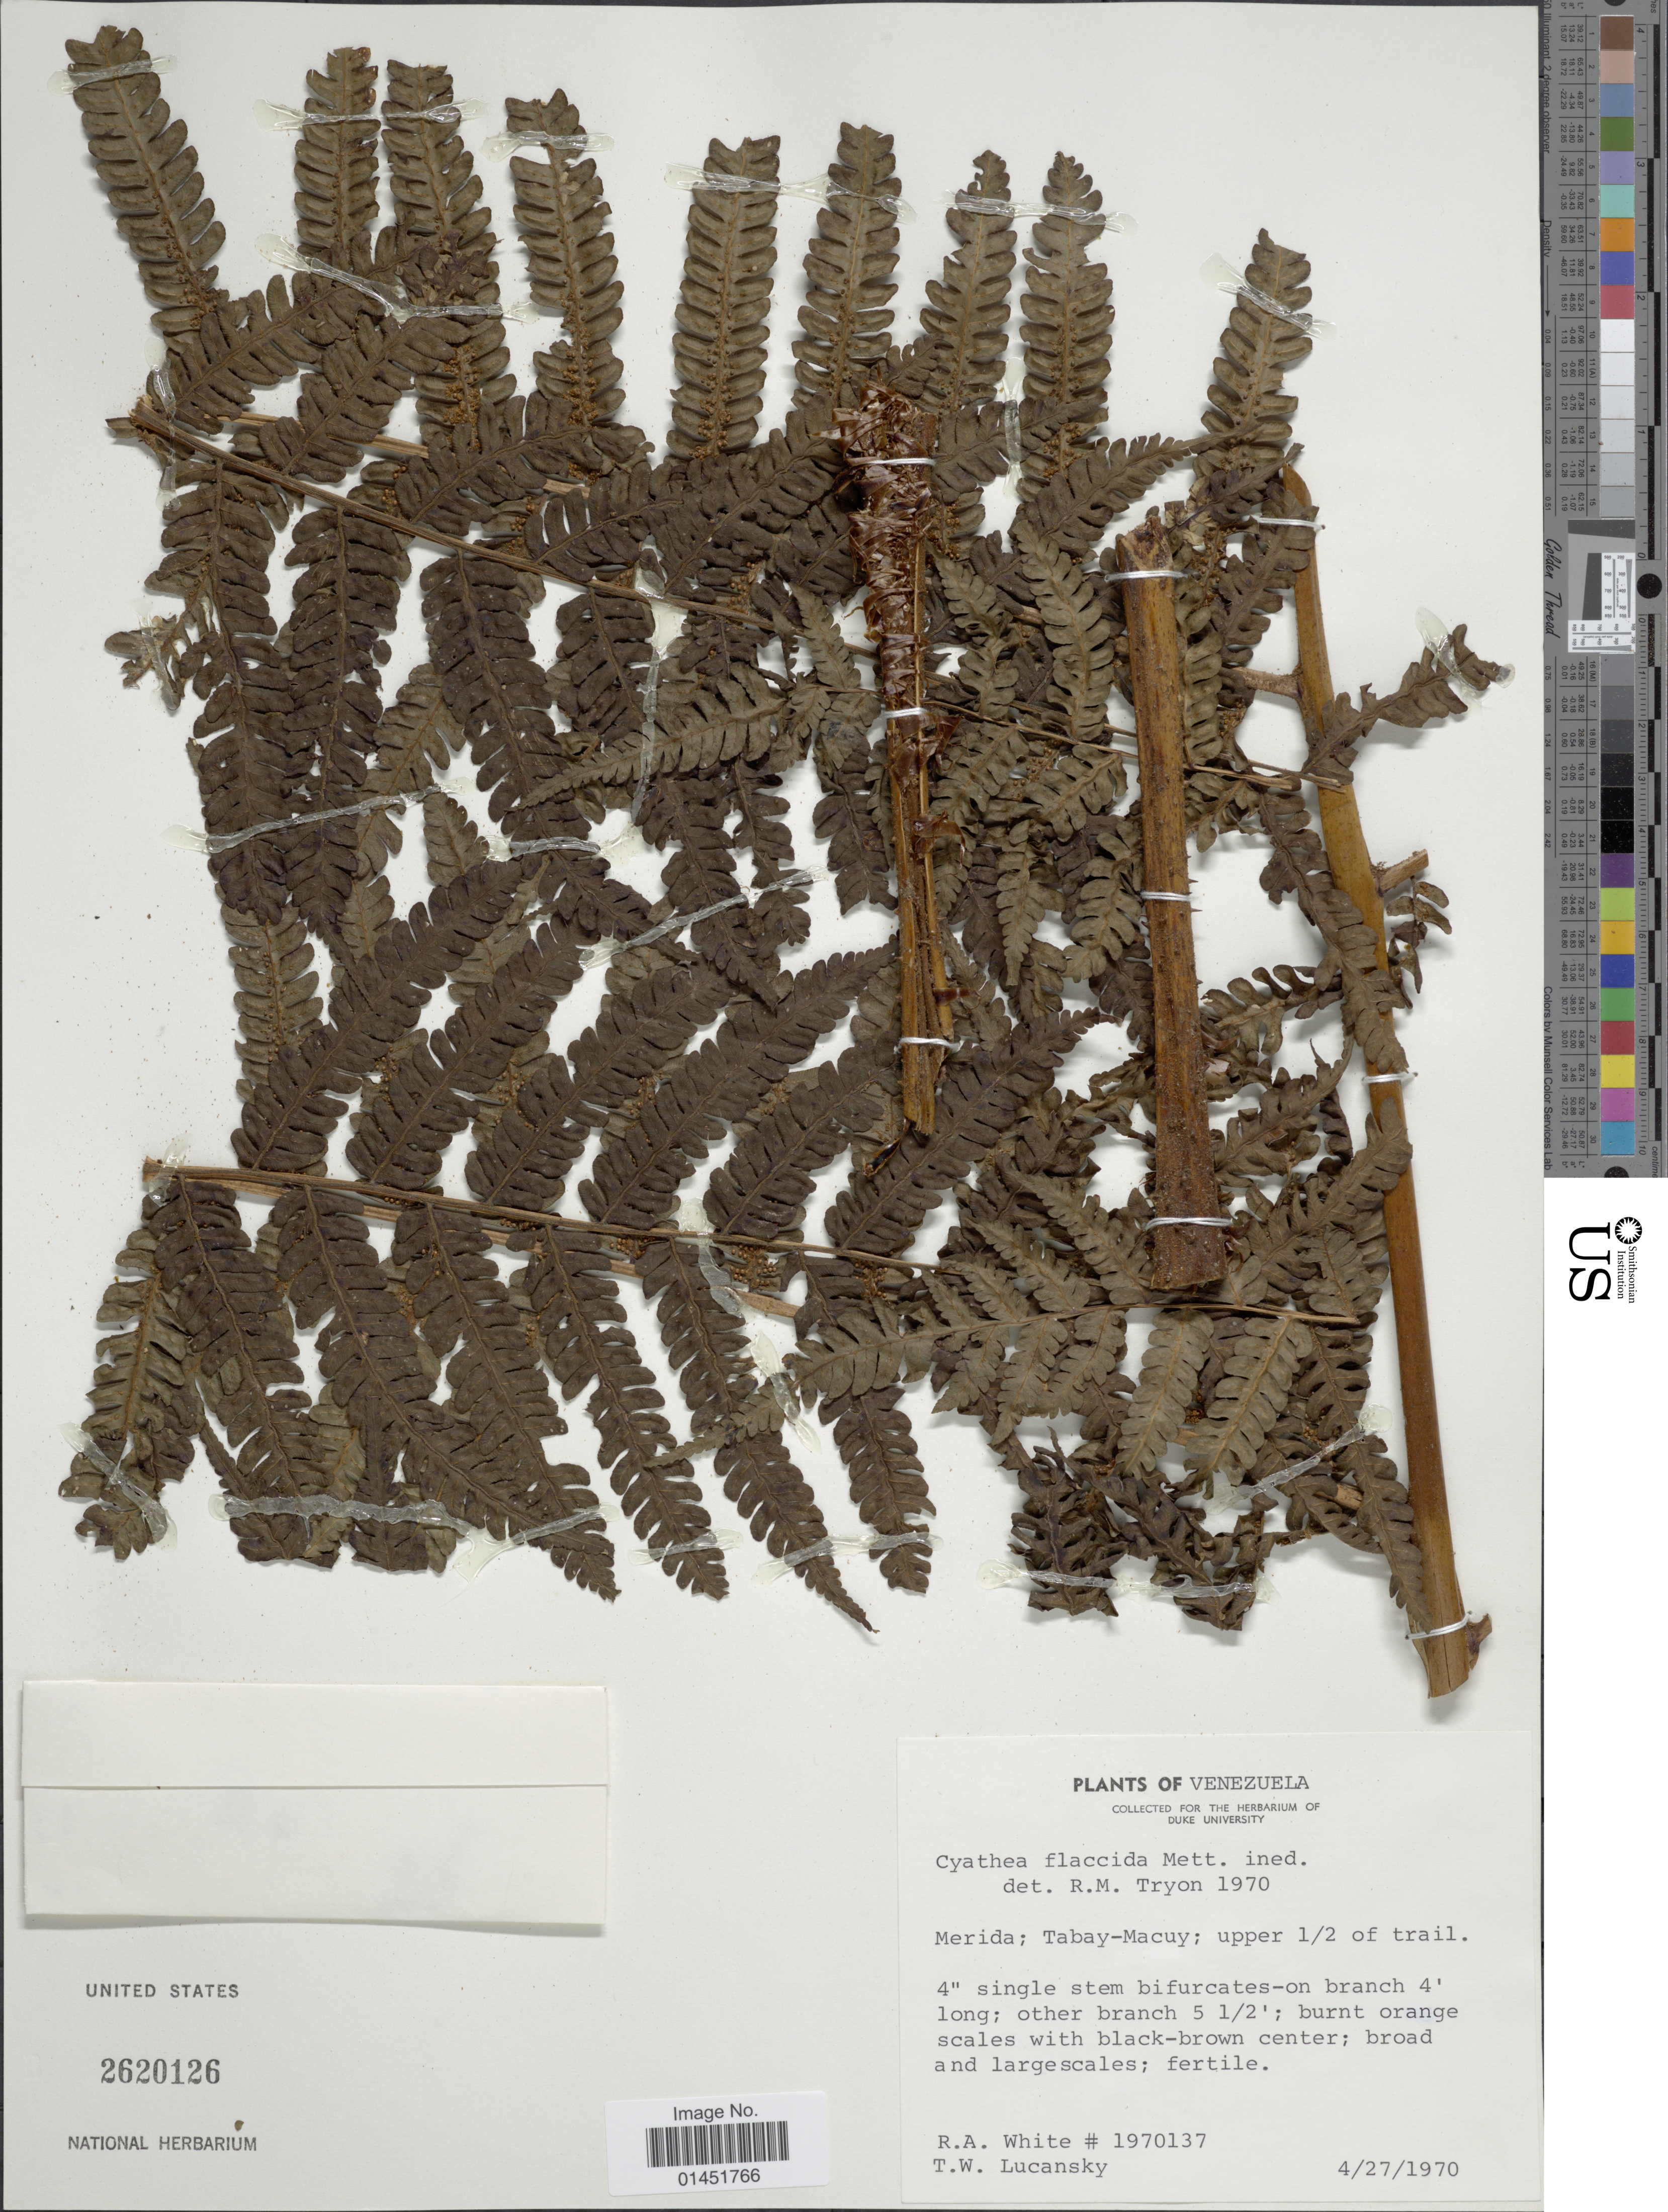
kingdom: Plantae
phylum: Tracheophyta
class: Polypodiopsida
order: Cyatheales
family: Cyatheaceae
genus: Cyathea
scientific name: Cyathea fulva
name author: (M. Martens & Galeotti) Fée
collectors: R. A. White & T. Lucansky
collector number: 1970137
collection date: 1970-04-27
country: Venezuela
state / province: Mérida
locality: Tabay-Macuy; upper ½ of trail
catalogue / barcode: US 2620126